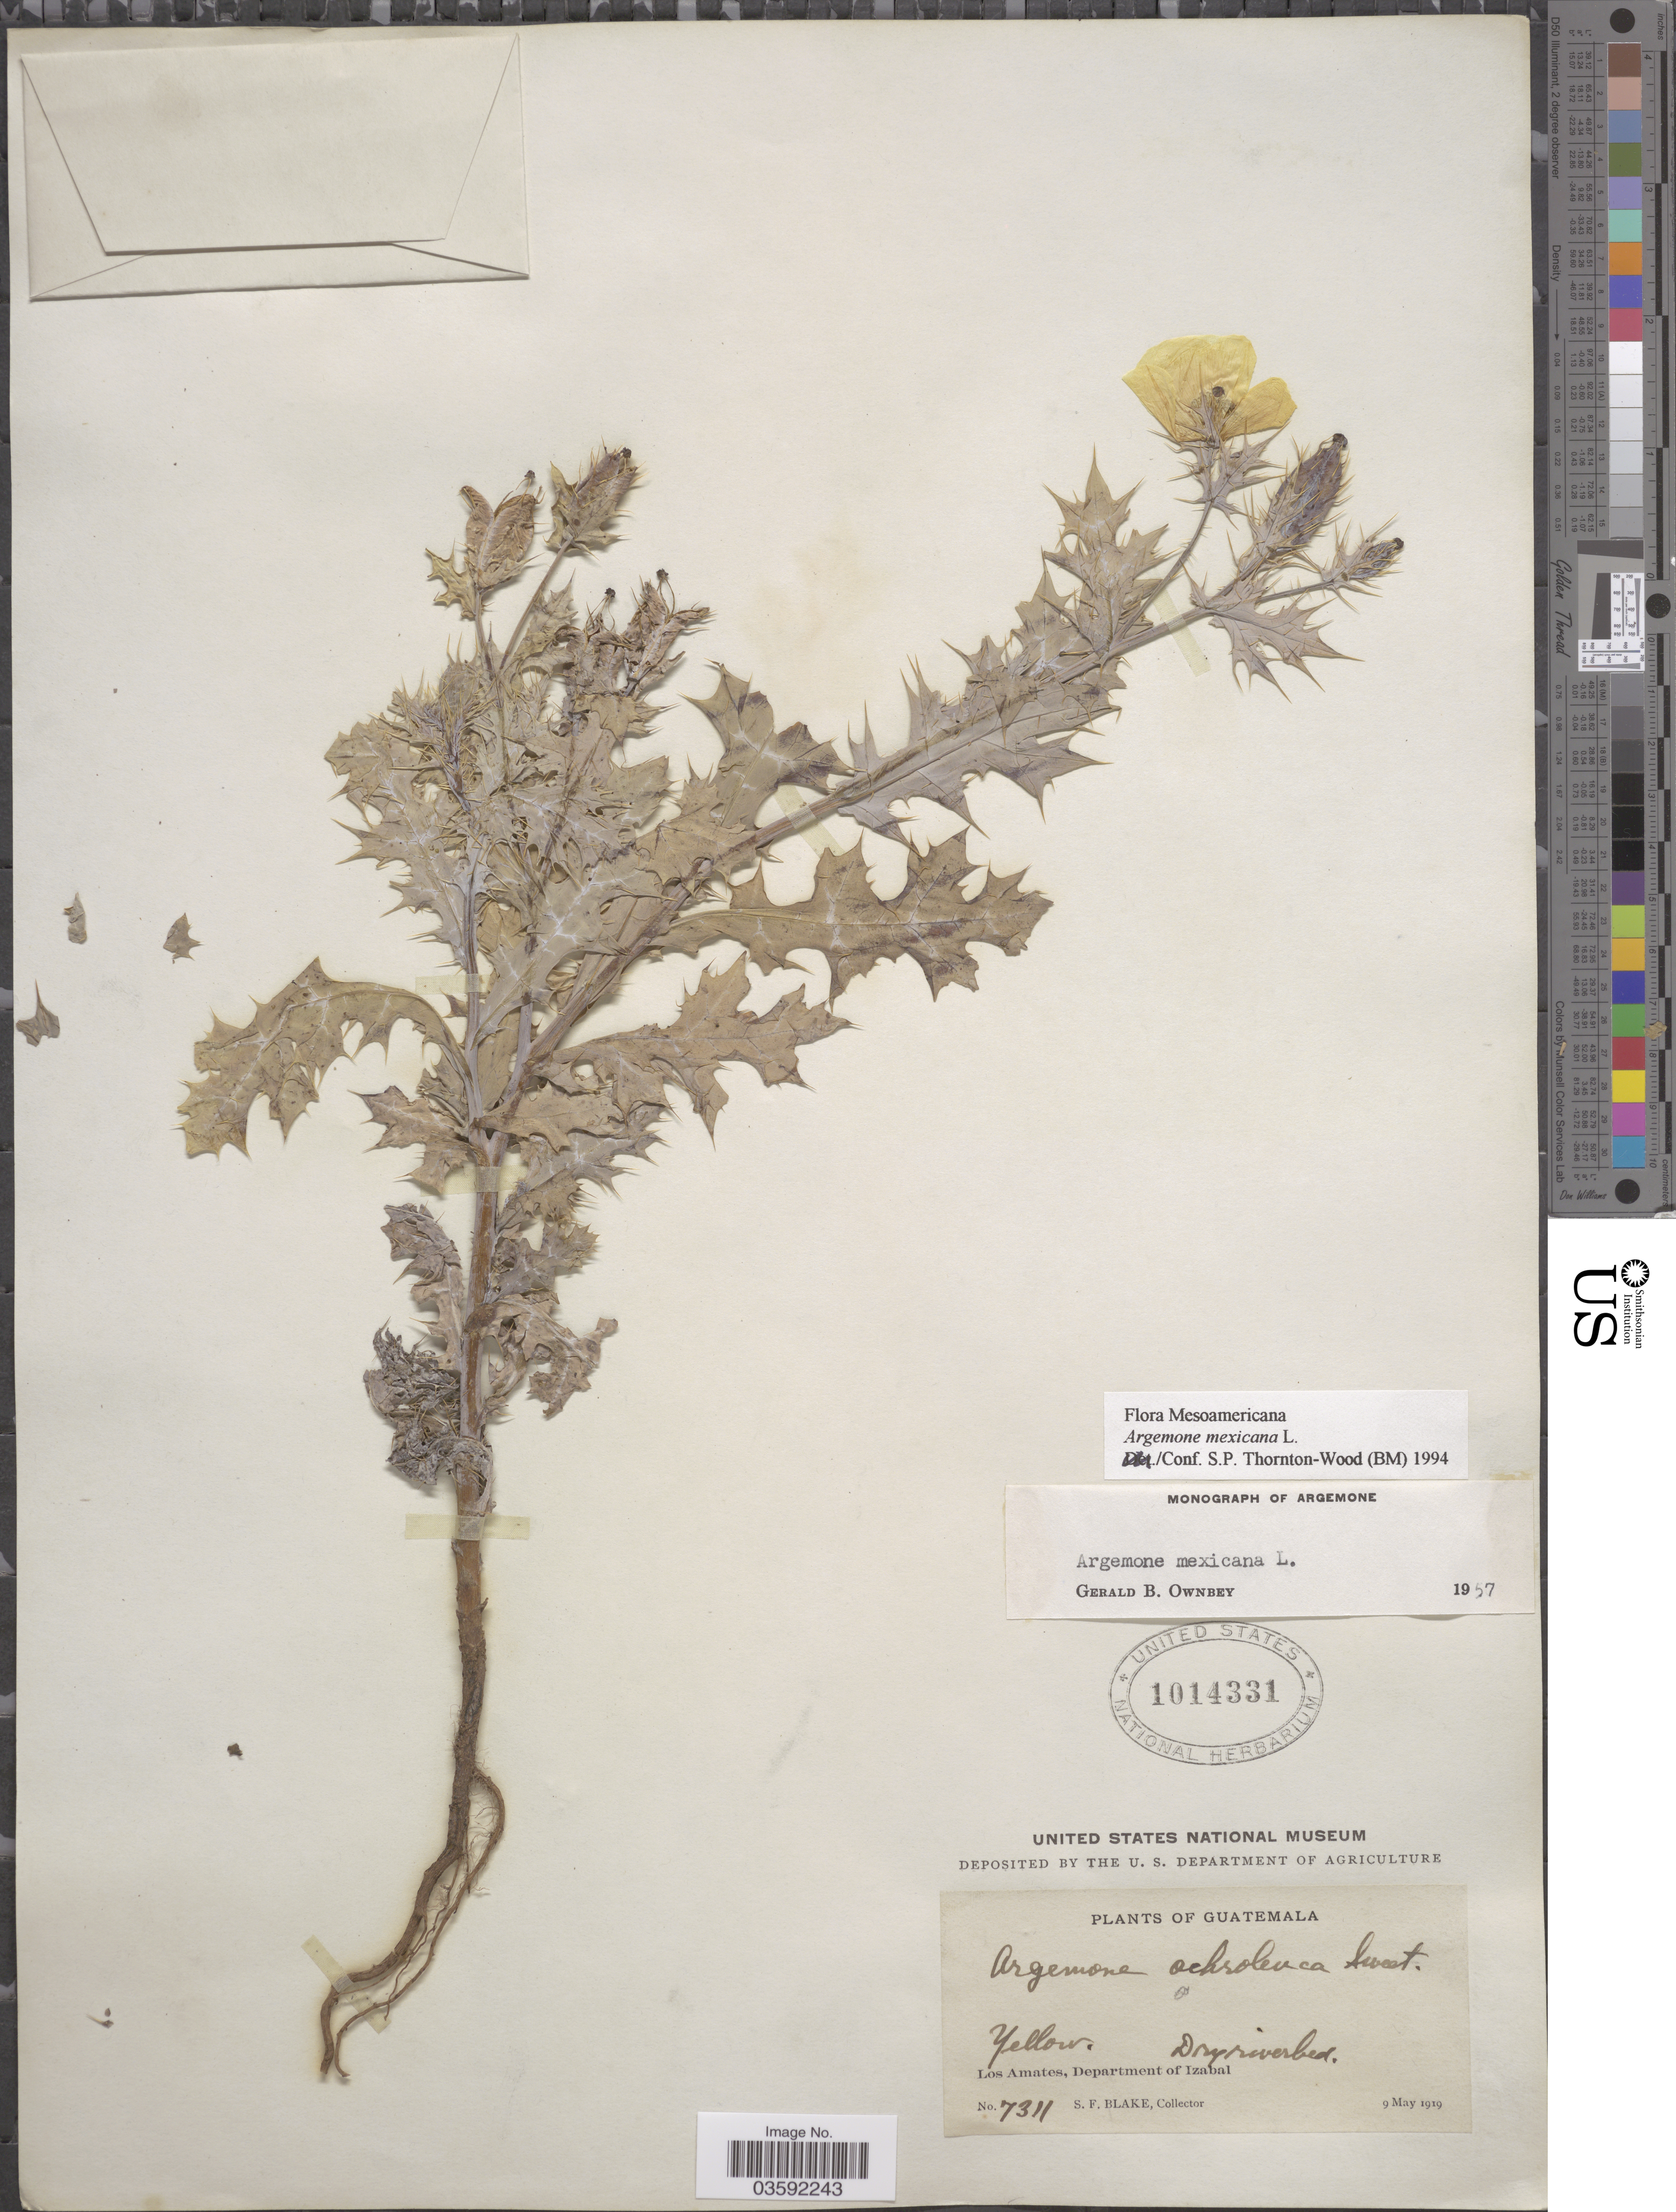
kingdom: Plantae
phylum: Tracheophyta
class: Magnoliopsida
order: Ranunculales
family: Papaveraceae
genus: Argemone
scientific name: Argemone mexicana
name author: L.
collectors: S. Blake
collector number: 7311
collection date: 1919-05-09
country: Guatemala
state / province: Izabal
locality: Los Amates, Department of Izabal.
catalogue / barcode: US 1014331